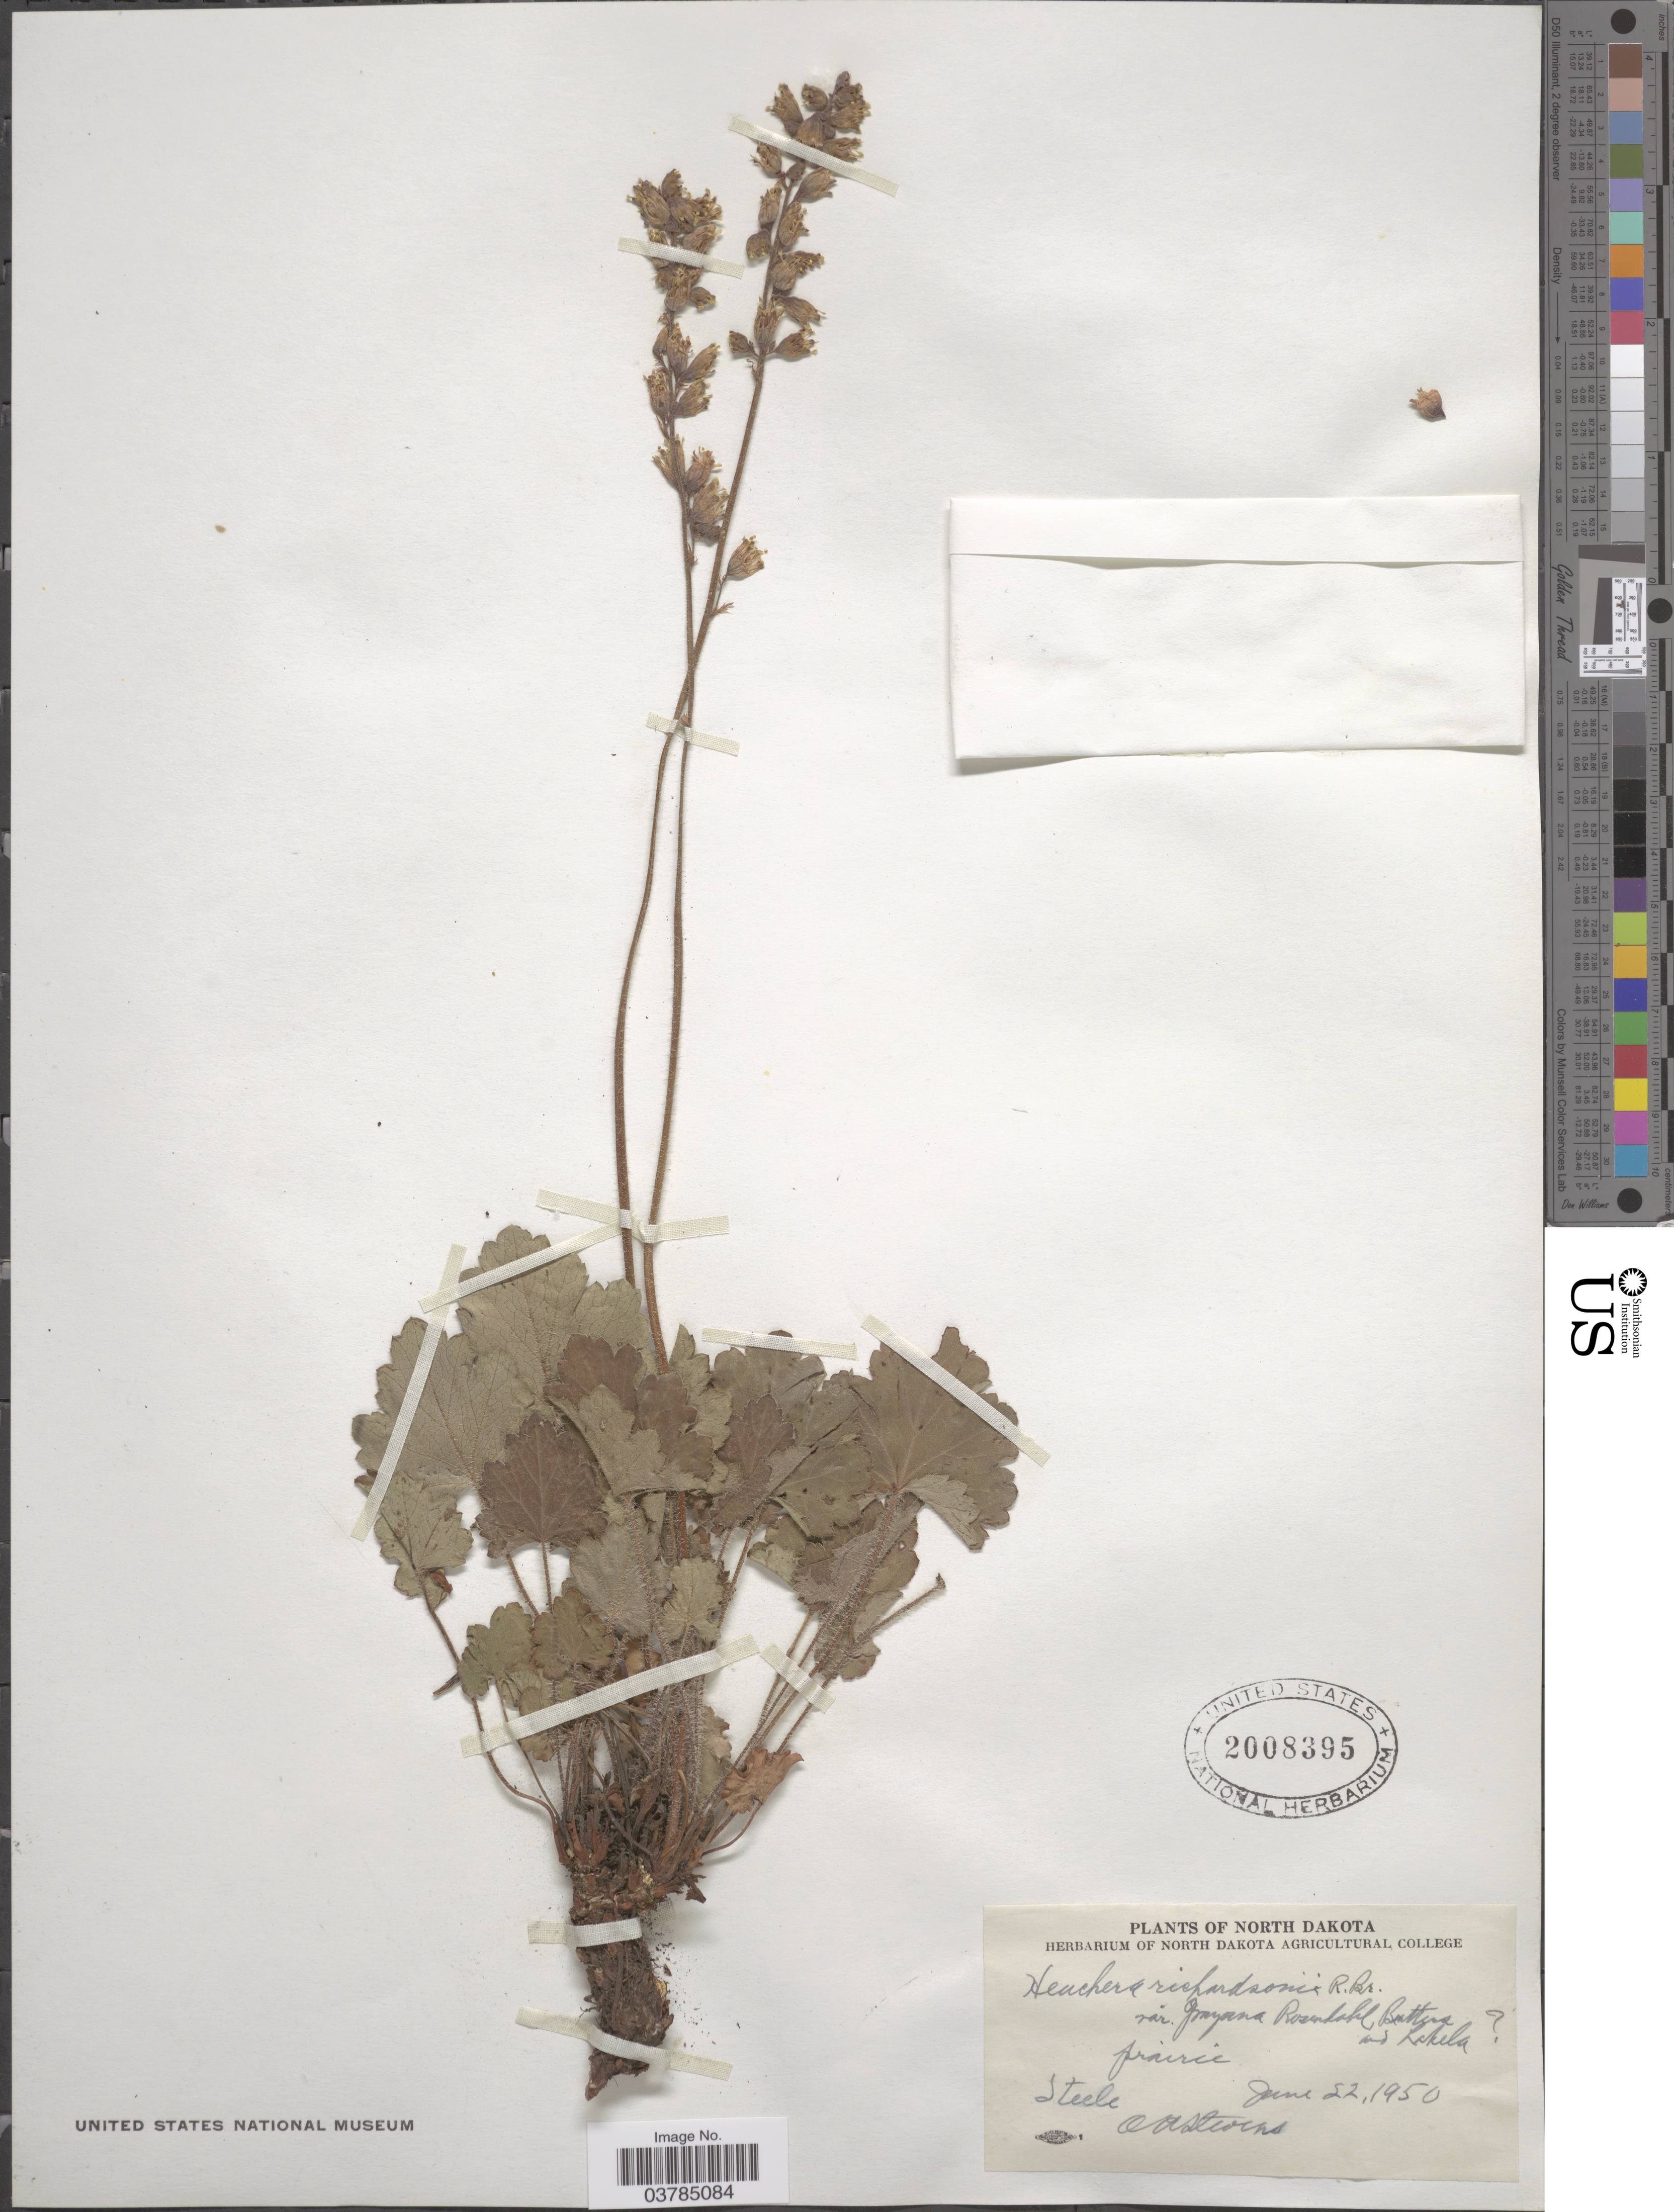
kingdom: Plantae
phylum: Tracheophyta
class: Magnoliopsida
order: Saxifragales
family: Saxifragaceae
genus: Heuchera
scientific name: Heuchera richardsonii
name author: R. Br.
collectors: O. A. Stevens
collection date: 1950-06-22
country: United States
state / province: North Dakota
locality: Steele.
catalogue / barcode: US 2008395